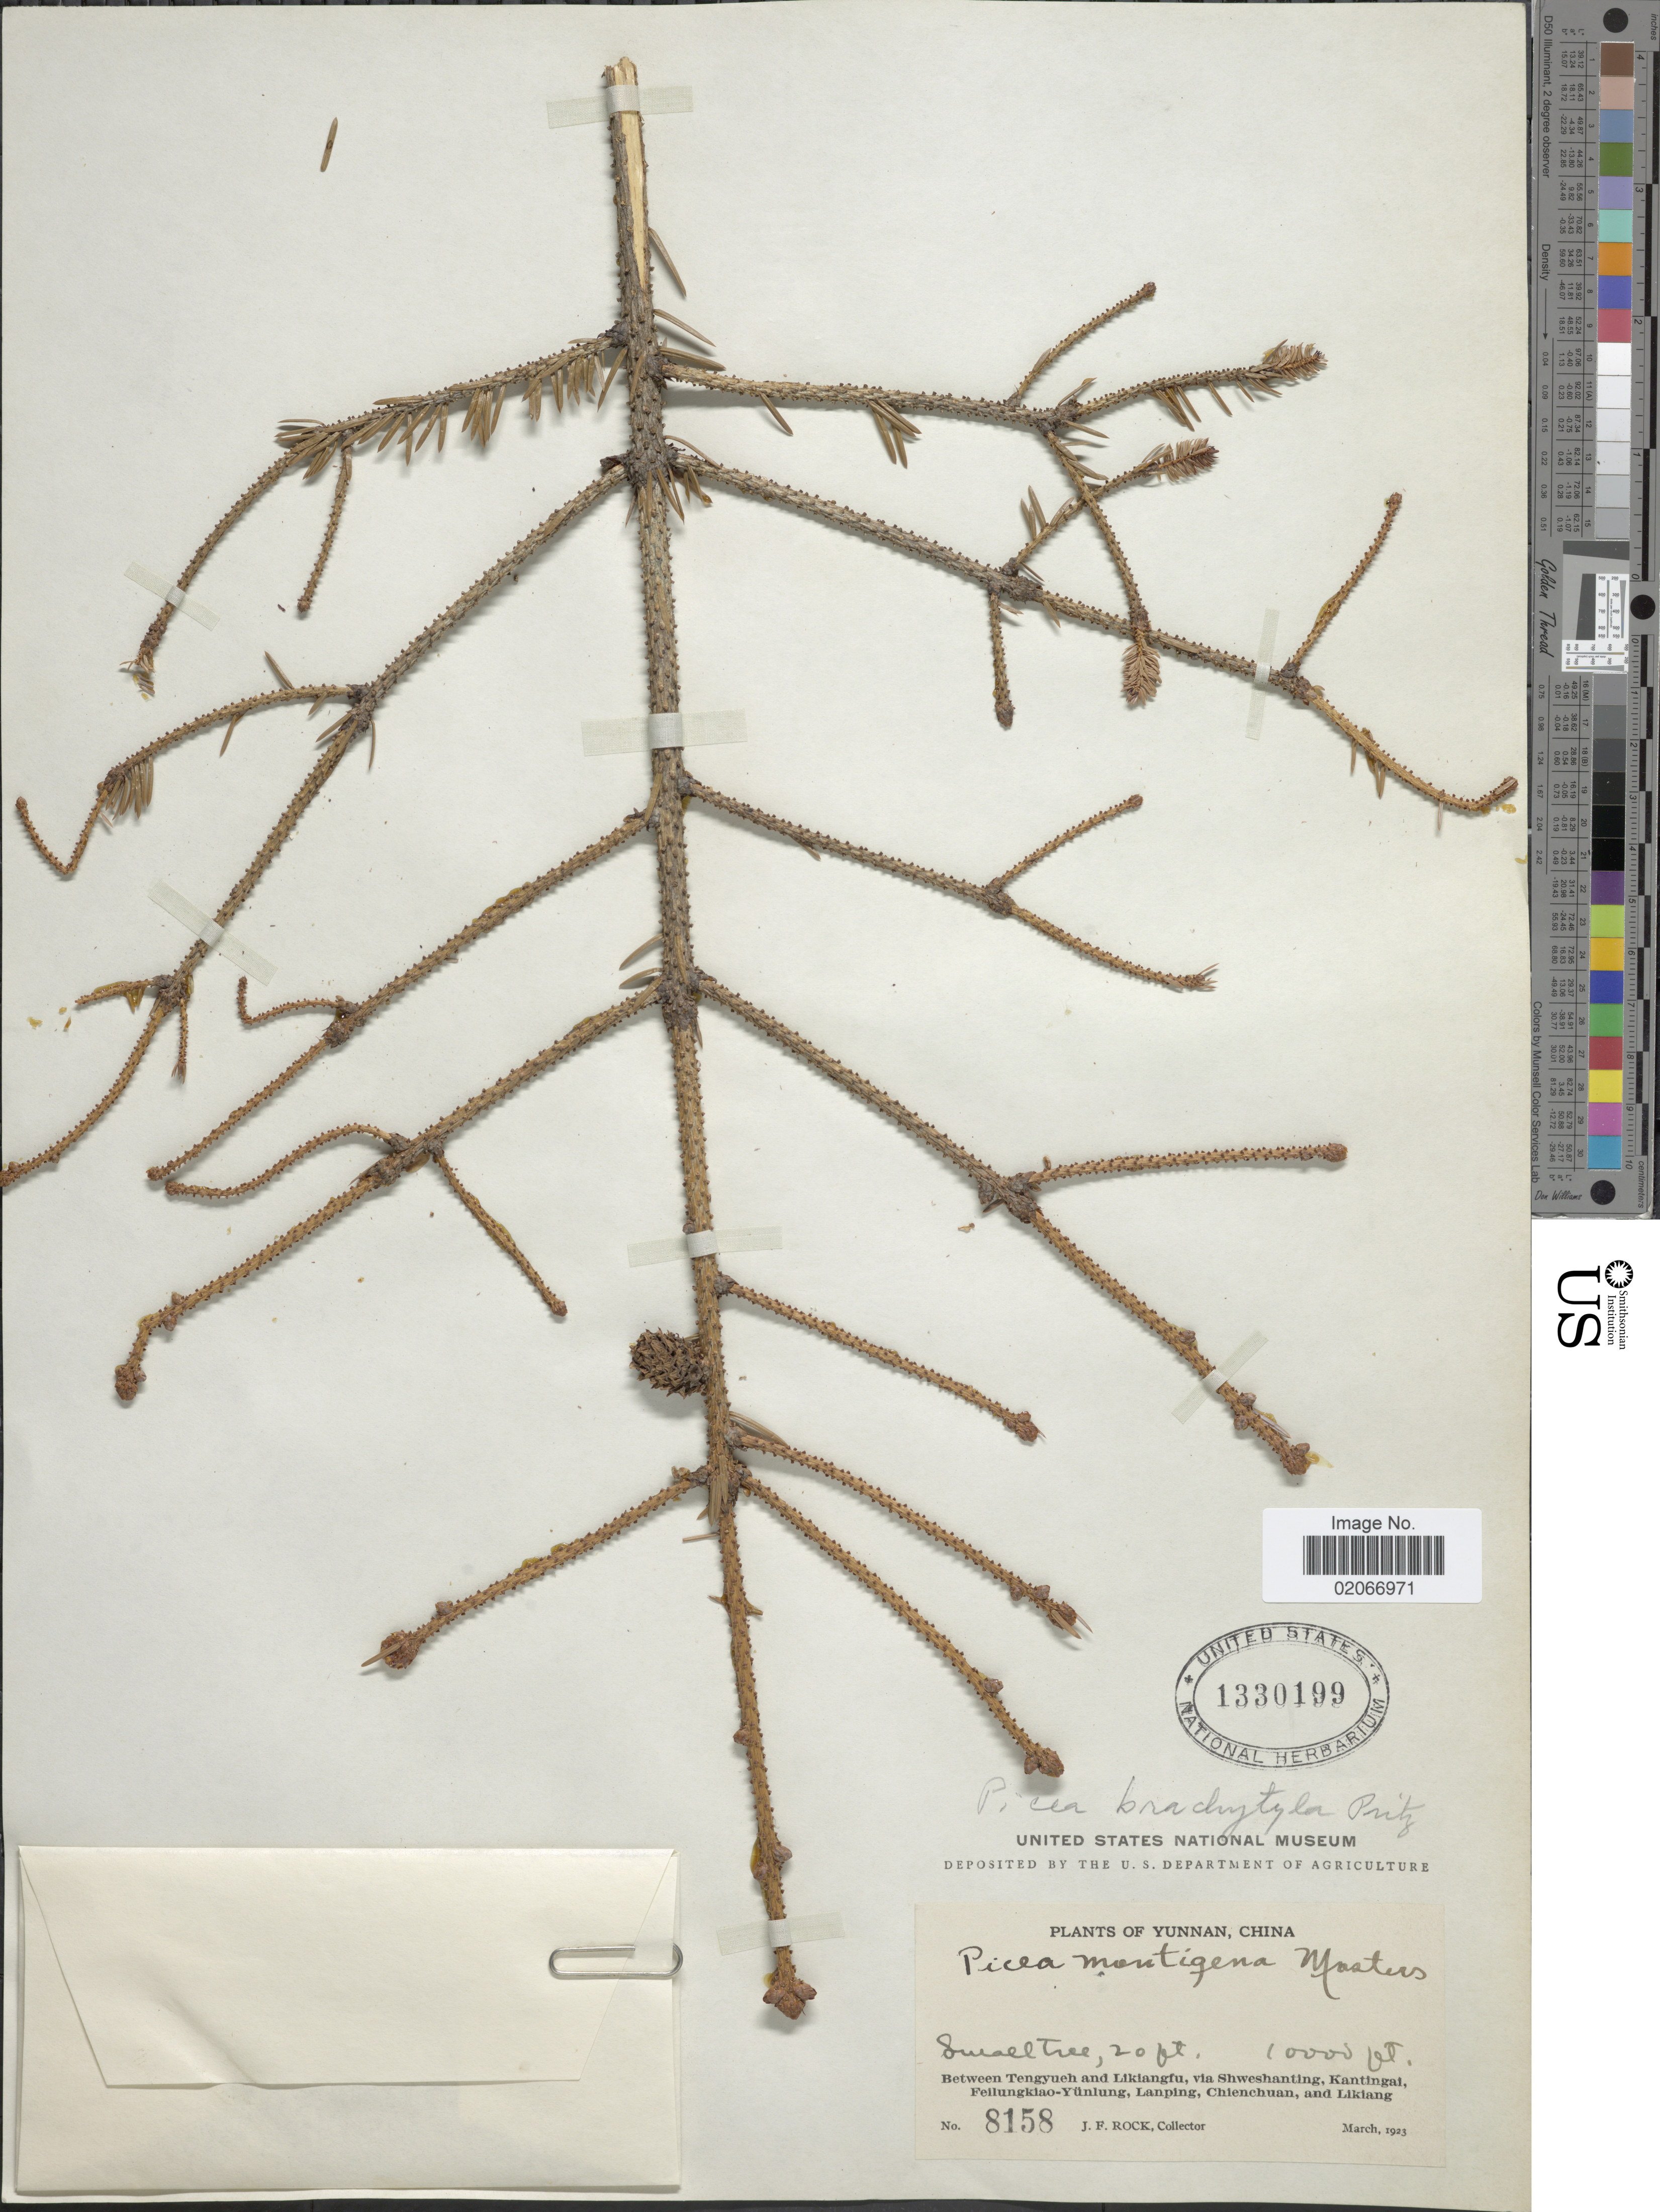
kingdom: Plantae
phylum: Tracheophyta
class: Pinopsida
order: Pinales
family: Pinaceae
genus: Picea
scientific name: Picea brachytyla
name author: (Franch.) E. Pritz.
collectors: J. Rock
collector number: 8158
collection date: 1923-03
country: China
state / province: Yunnan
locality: Between Tengyueh and Likiangfu, via Shweshanting, Kantingai, Fellungkiao- yunlung, Lanping, Chienchuan, and Likiang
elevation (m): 3048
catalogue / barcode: US 1330199